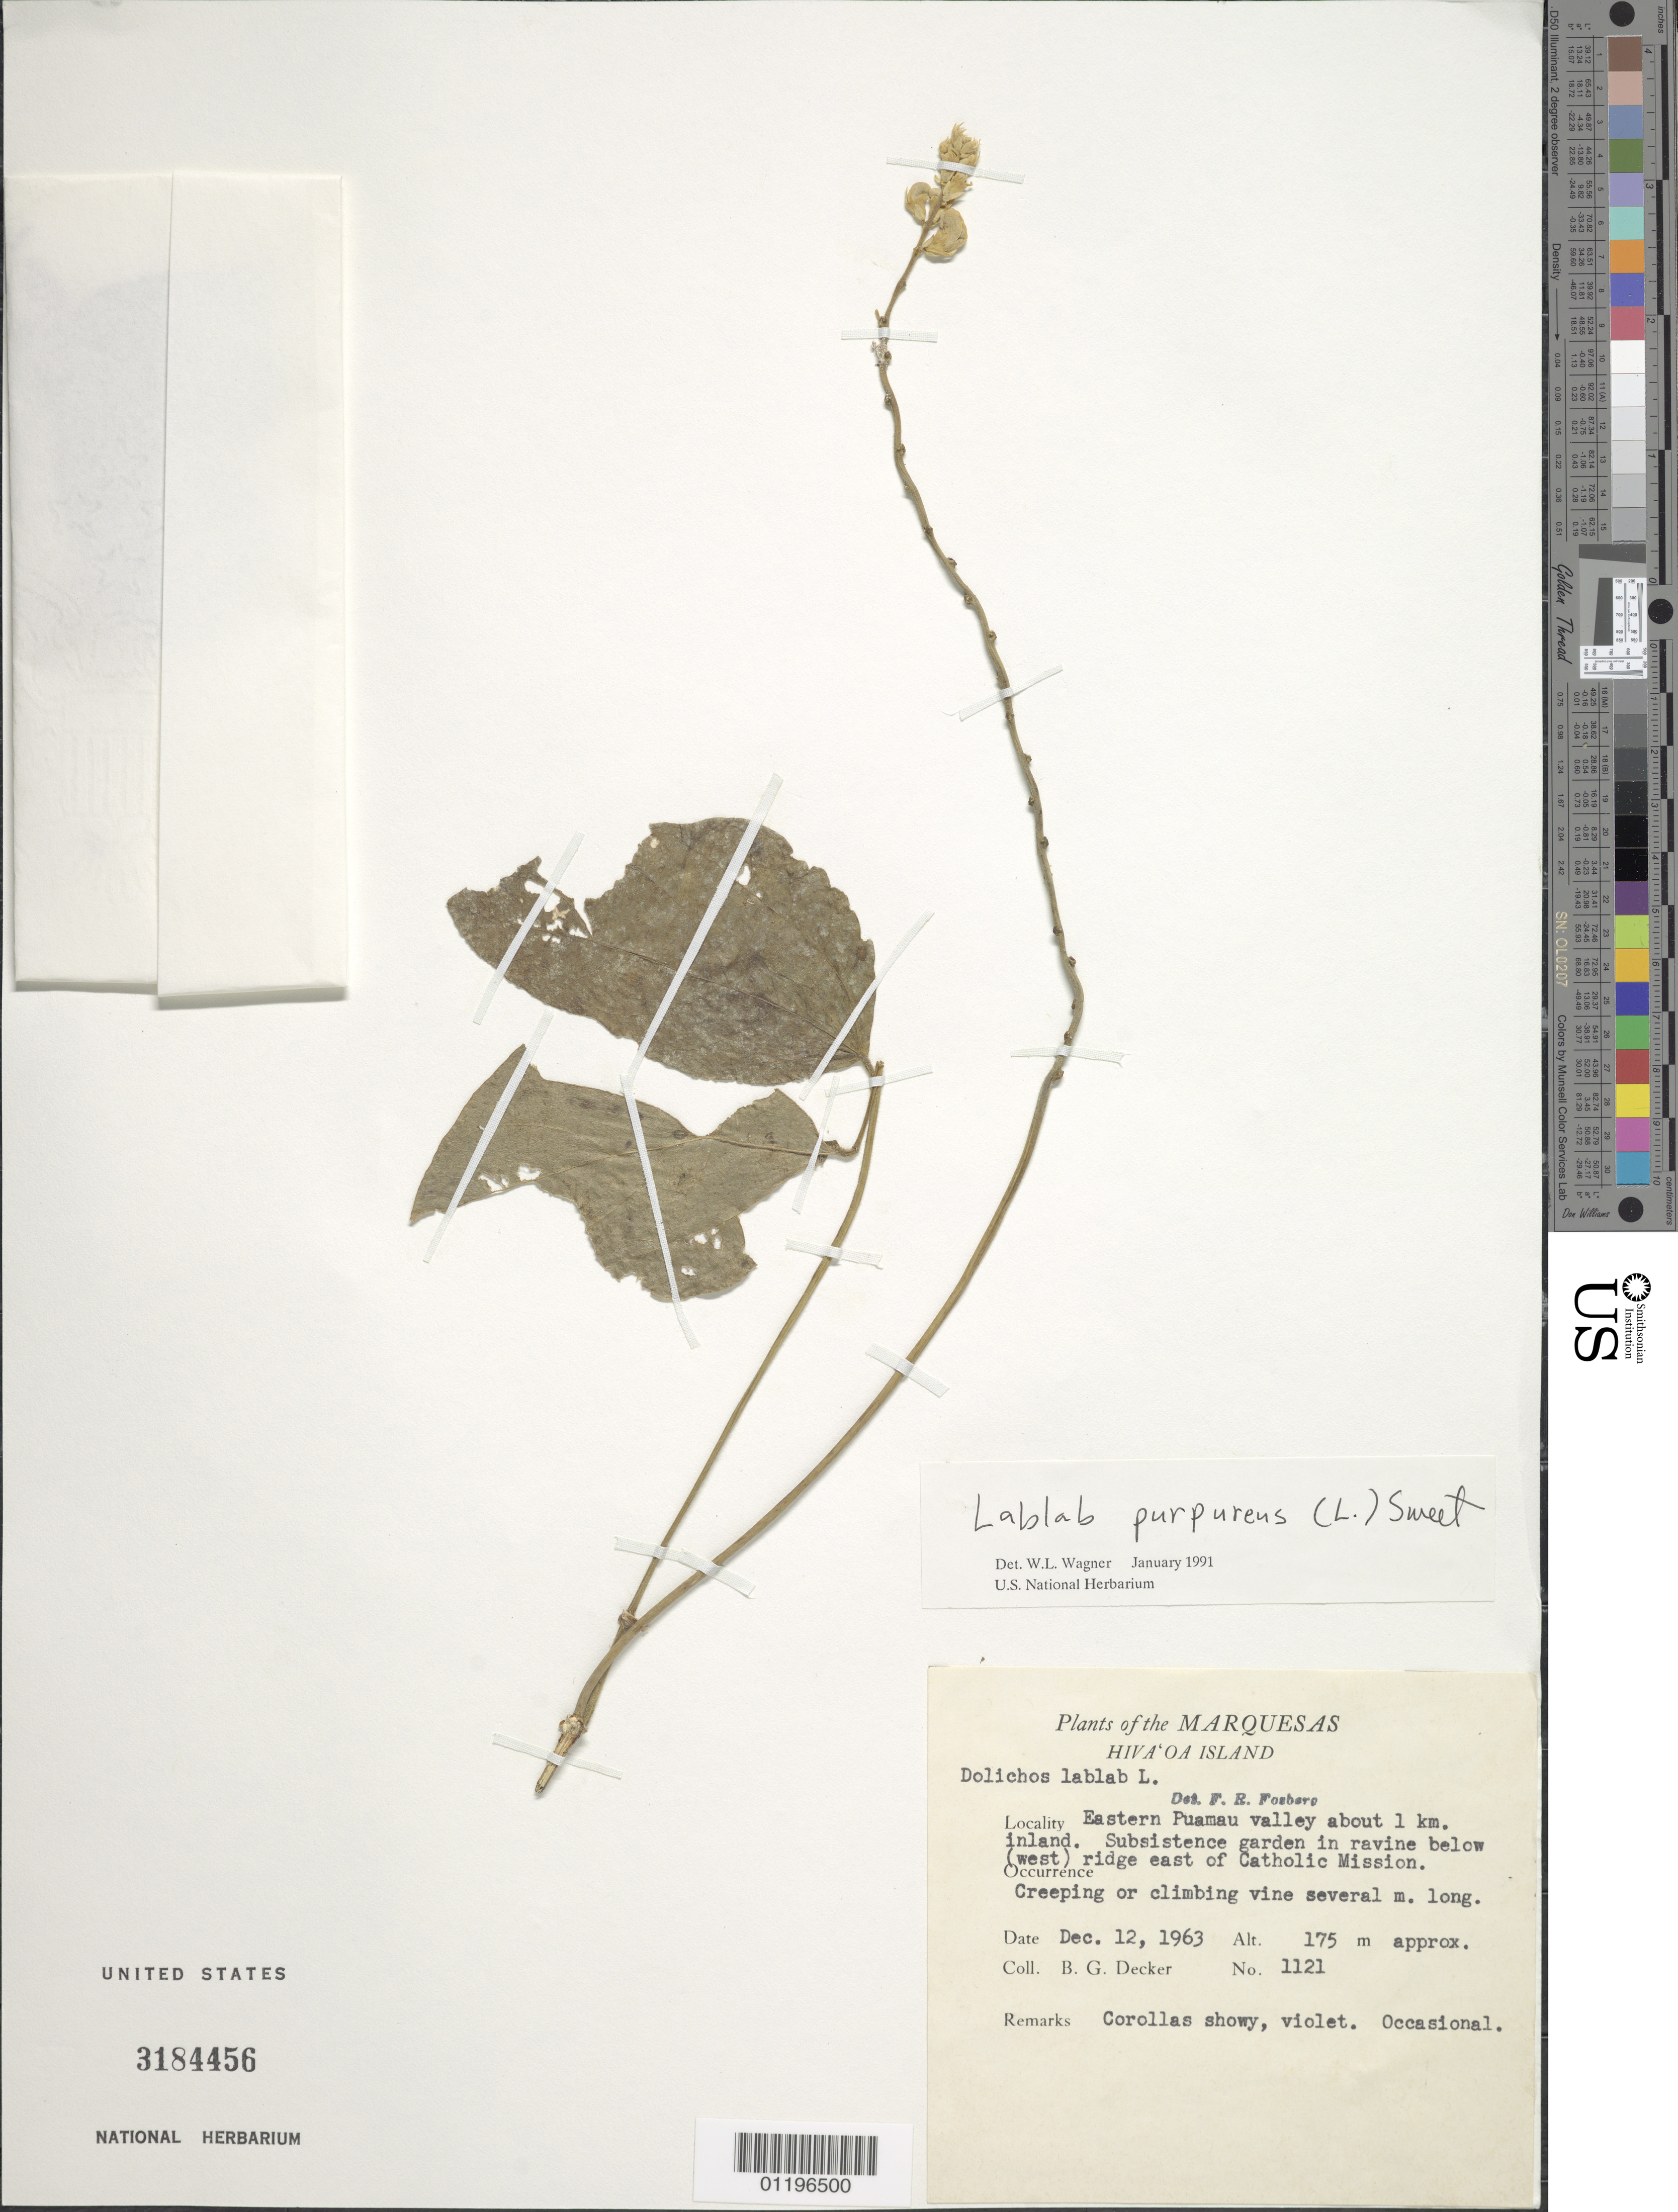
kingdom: Plantae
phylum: Tracheophyta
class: Magnoliopsida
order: Fabales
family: Fabaceae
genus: Lablab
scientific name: Lablab purpureus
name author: (L.) Sweet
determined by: Wagner, W. L., (BOT), Smithsonian Institution - National Museum of Natural History (UNITED STATES)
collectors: B. G. Decker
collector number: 1121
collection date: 1963-12-12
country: French Polynesia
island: Hiva Oa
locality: E Puamau Valley, about 1 km inland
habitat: Subsistence garden in ravine below (west) ridge east of Catholic Mission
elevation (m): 175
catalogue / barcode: US 3184456